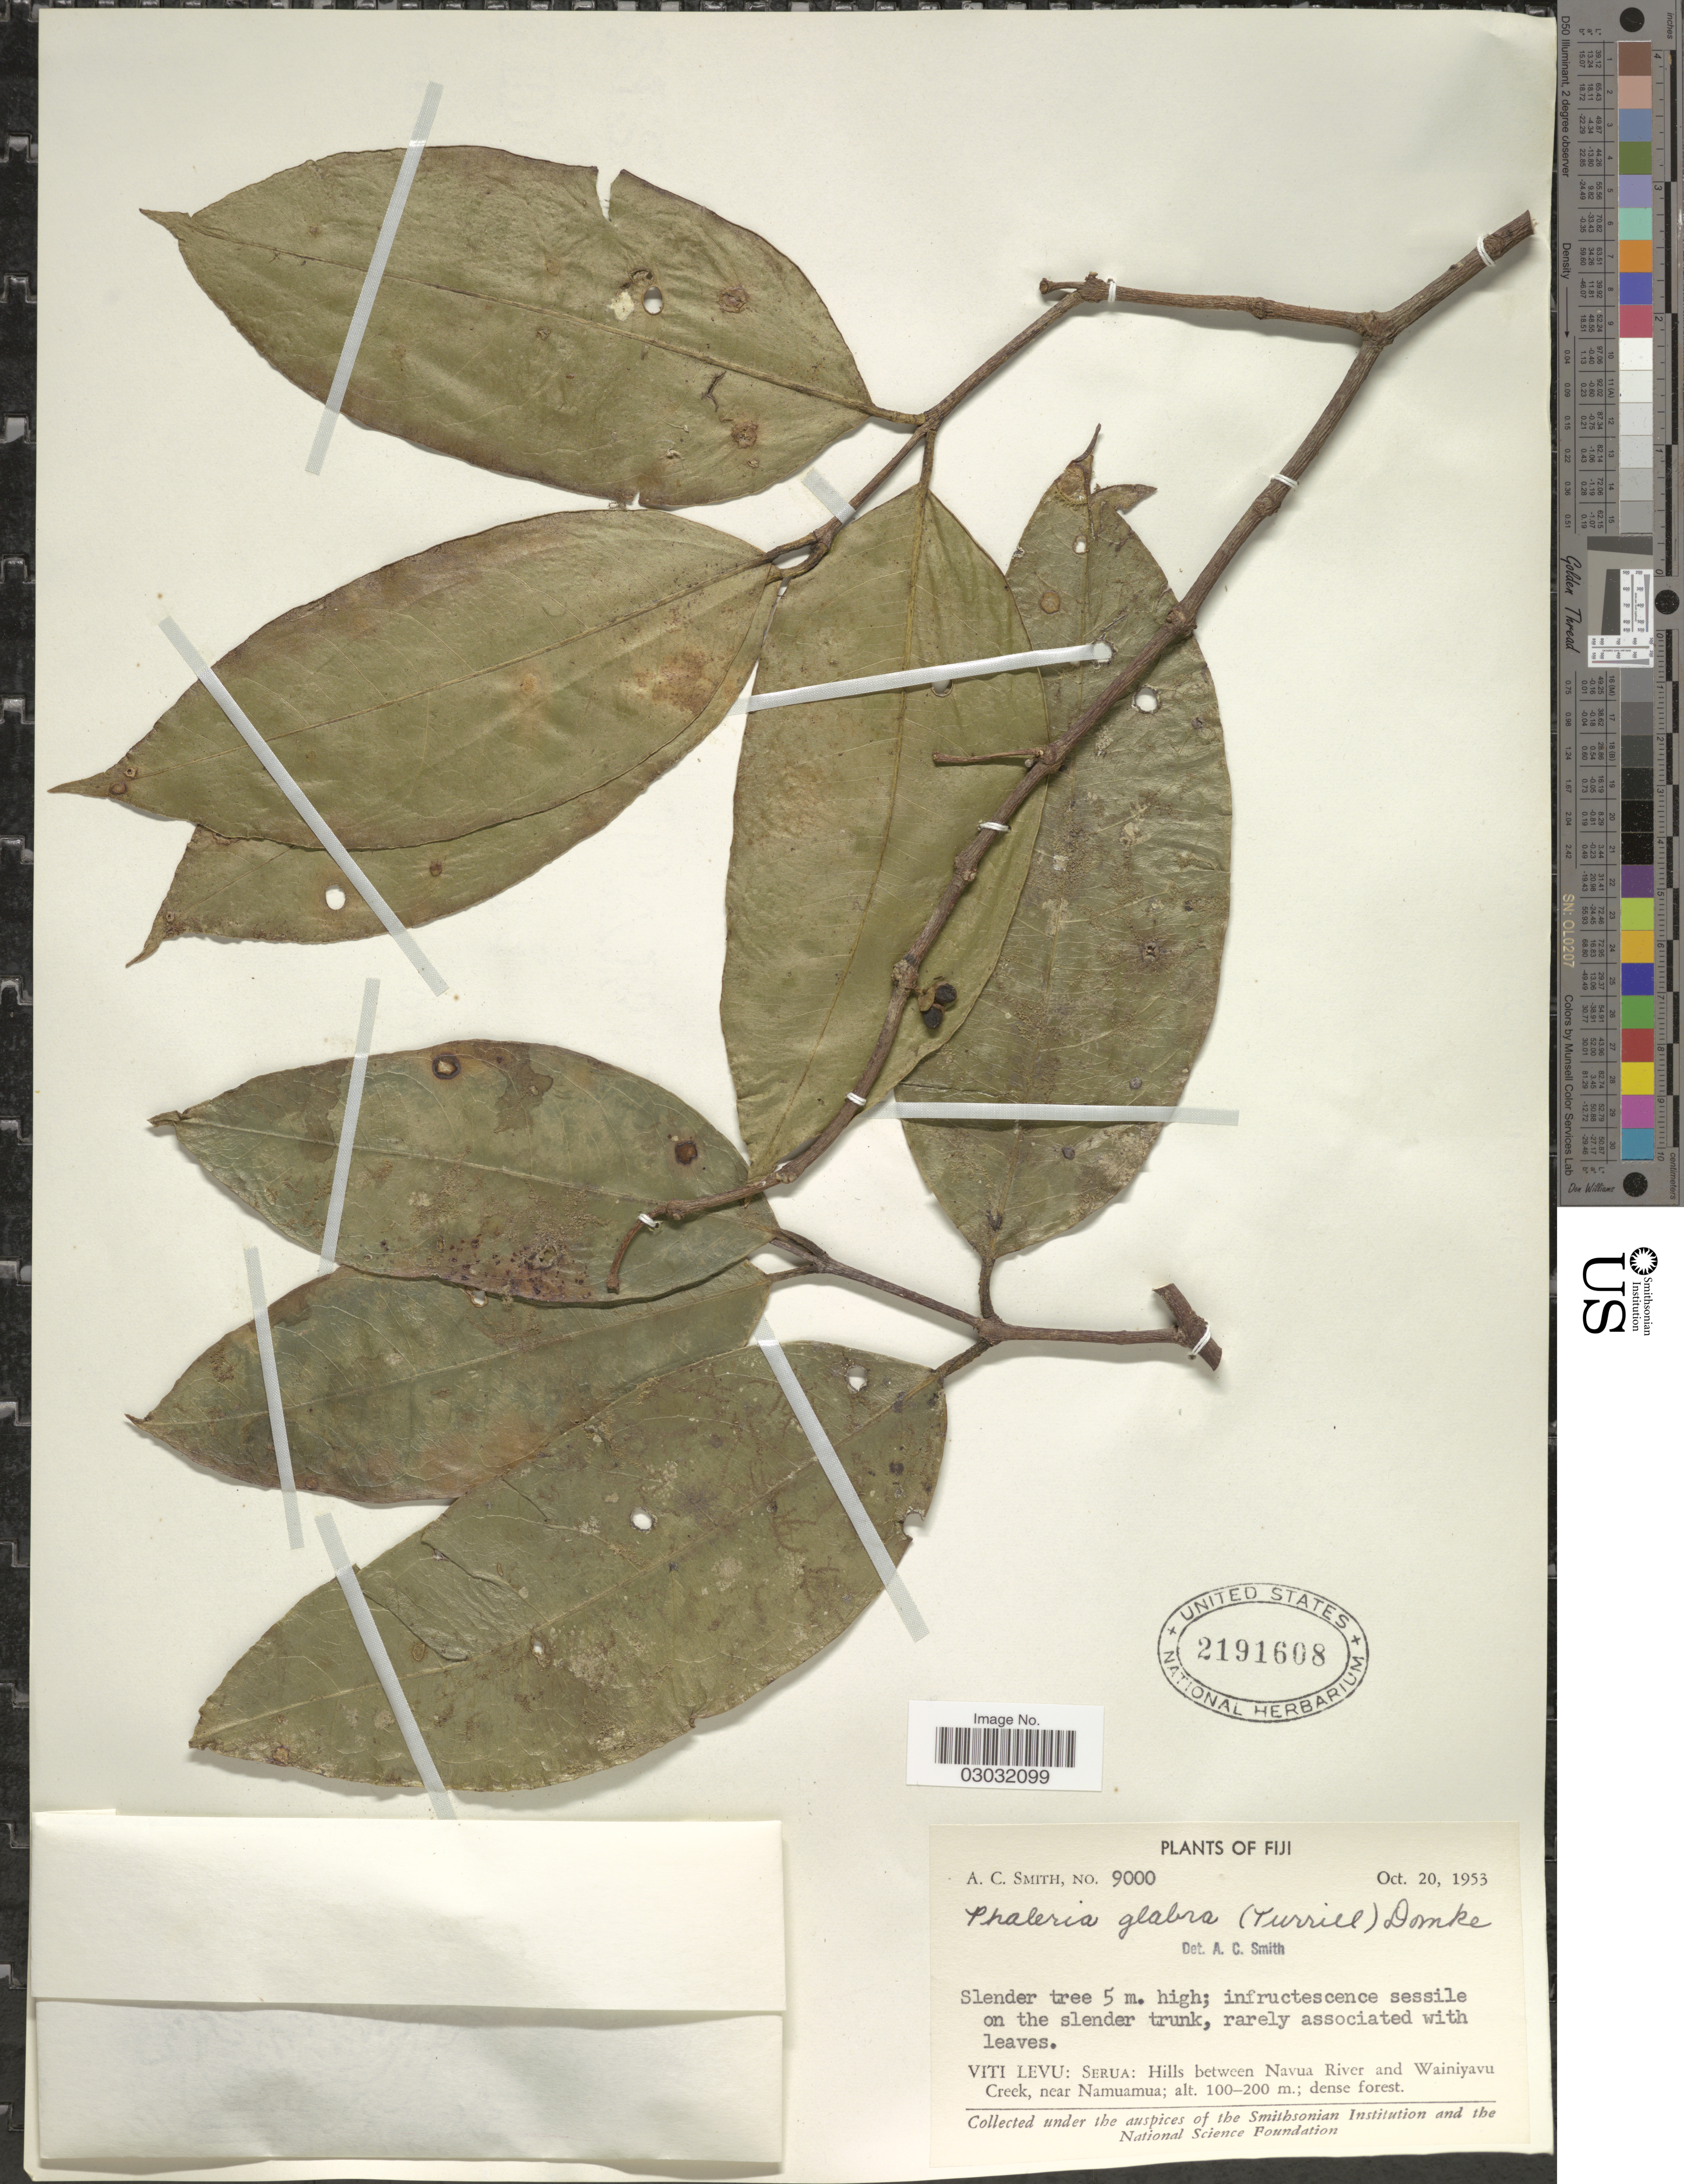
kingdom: Plantae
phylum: Tracheophyta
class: Magnoliopsida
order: Malvales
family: Thymelaeaceae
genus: Phaleria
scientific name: Phaleria glabra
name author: (Turrill) Domke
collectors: A. C. Smith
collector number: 9000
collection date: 1953-10-20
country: Fiji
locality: Viti Levu: Serua: Hills between Navau River and Wainiyavu Creek, near Namuamua.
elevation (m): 100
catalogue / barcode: US 2191608